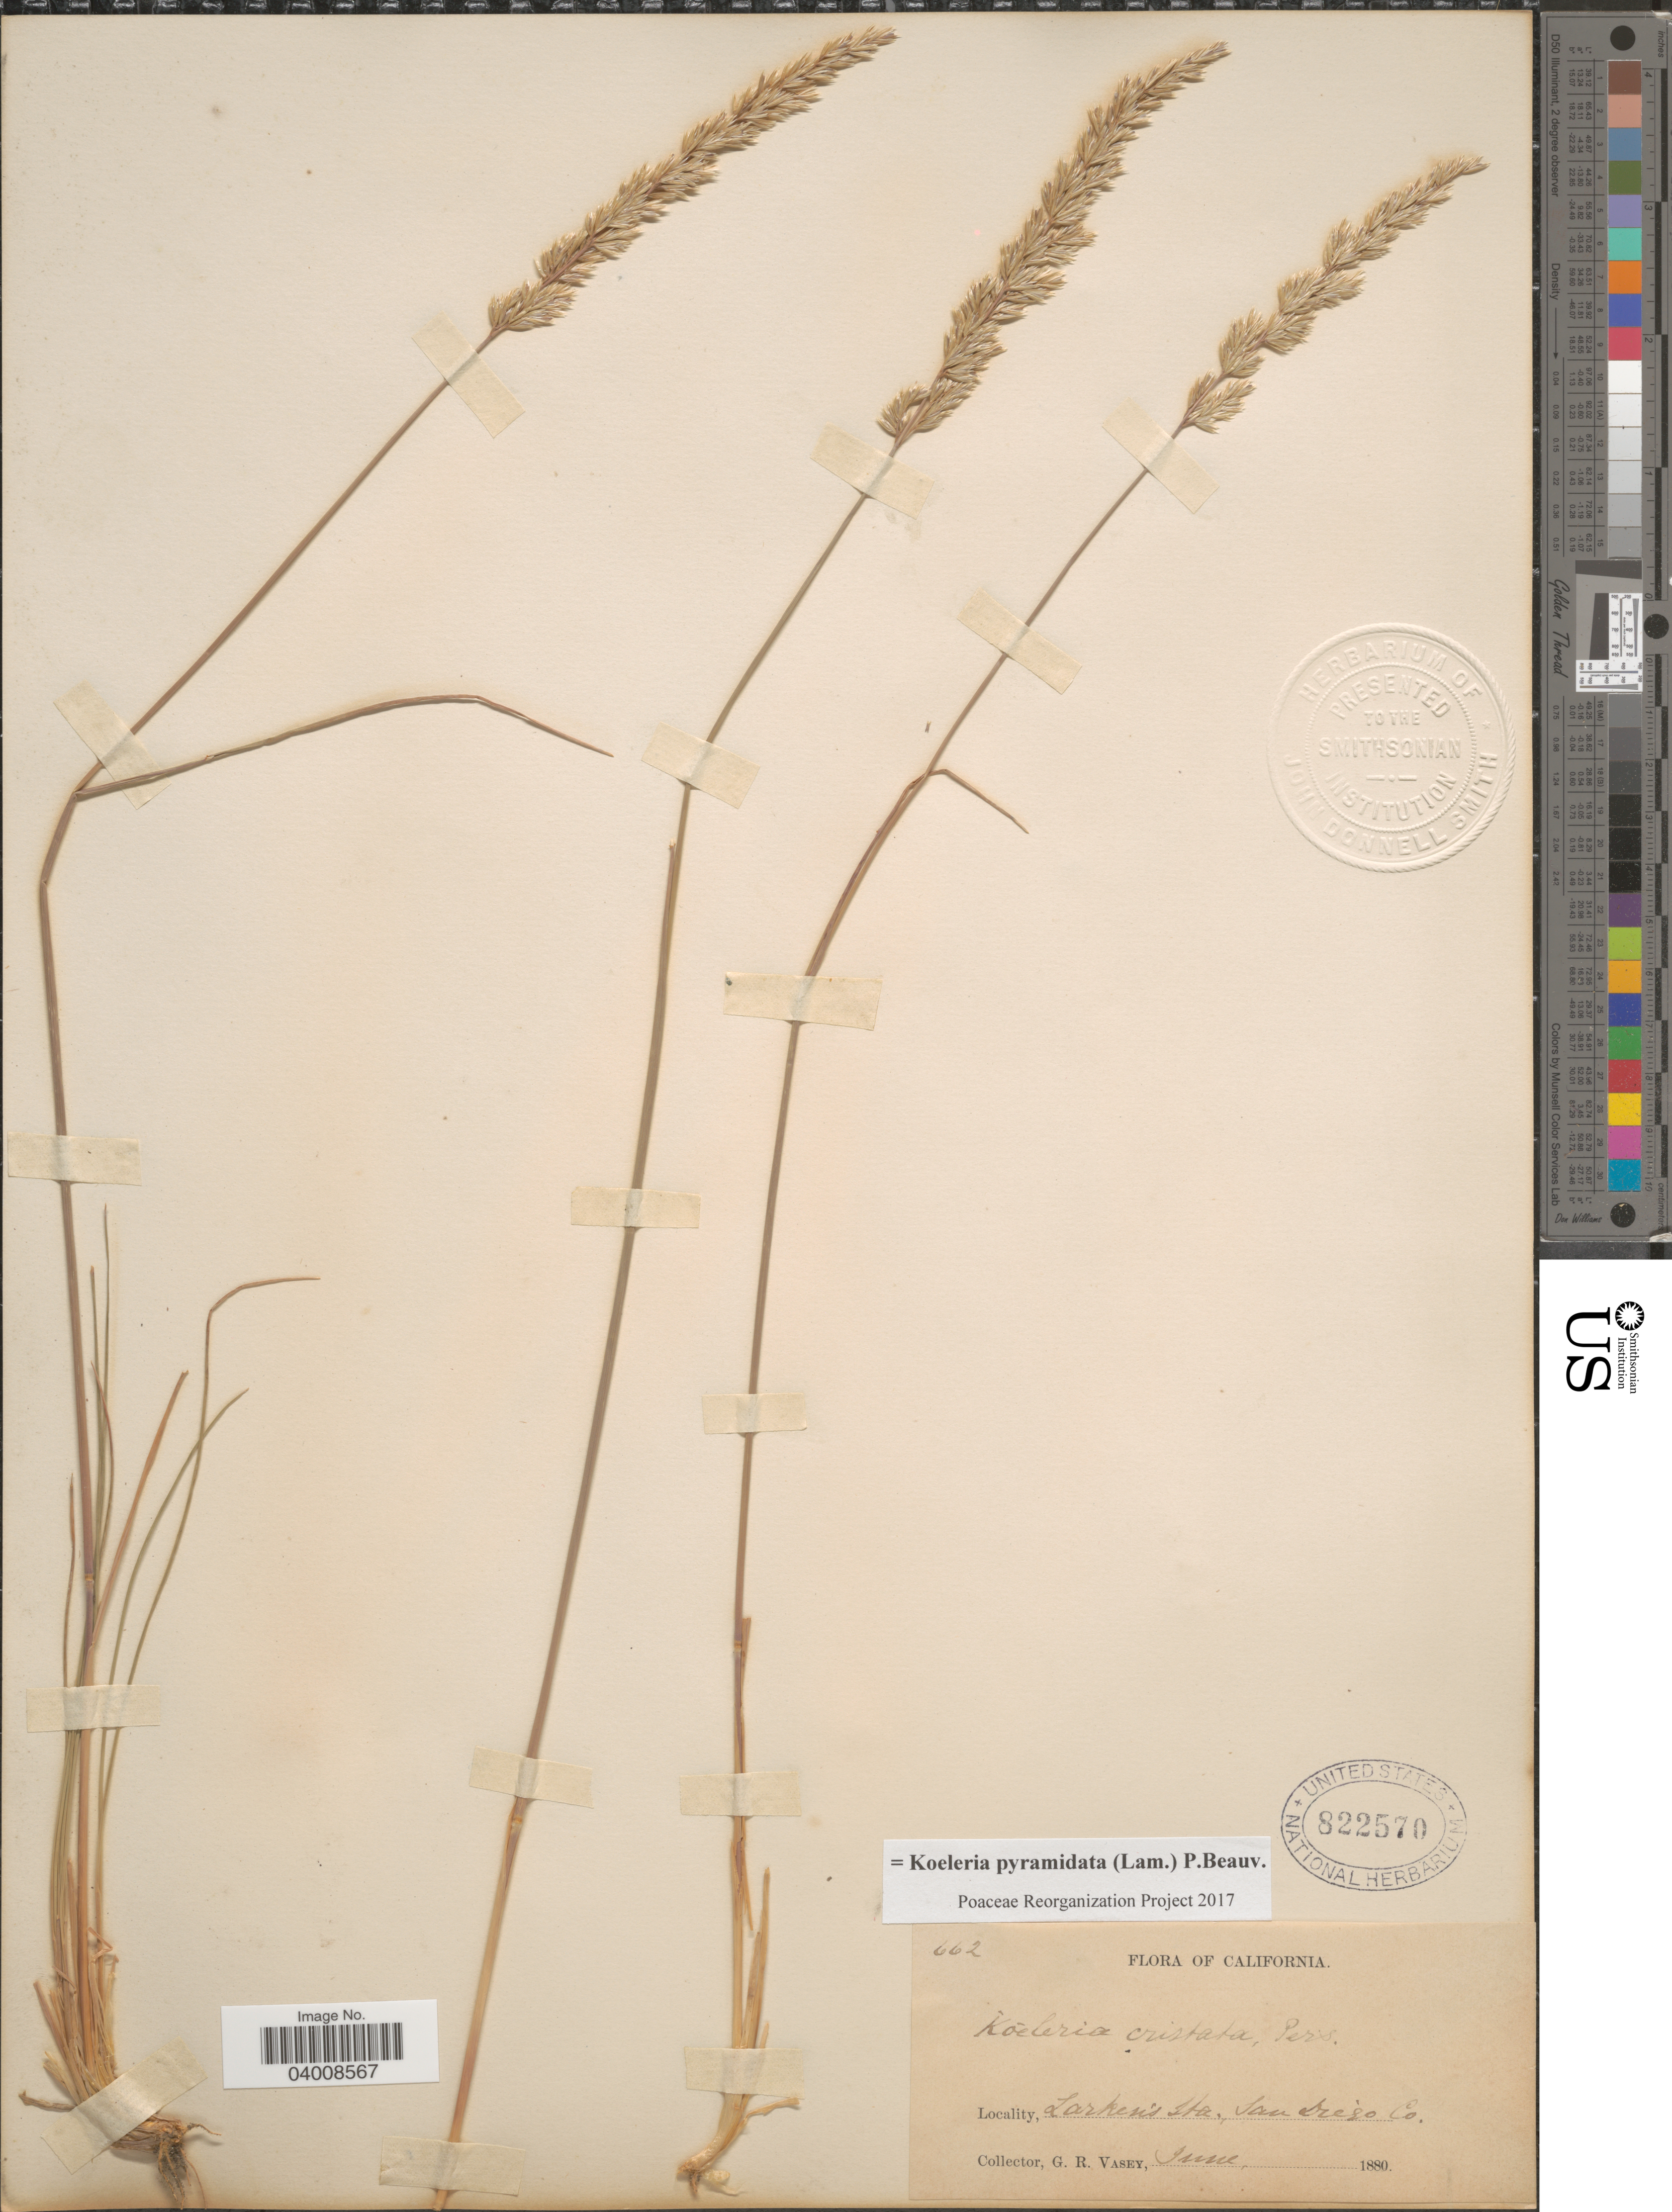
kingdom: Plantae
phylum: Tracheophyta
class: Liliopsida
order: Poales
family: Poaceae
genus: Koeleria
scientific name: Koeleria pyramidata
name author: (Lam.) P. Beauv.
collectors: G. R. Vasey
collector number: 662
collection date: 1880-06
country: United States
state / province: California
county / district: San Diego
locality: Larken's Sta. San Diego Co.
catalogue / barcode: US 822570